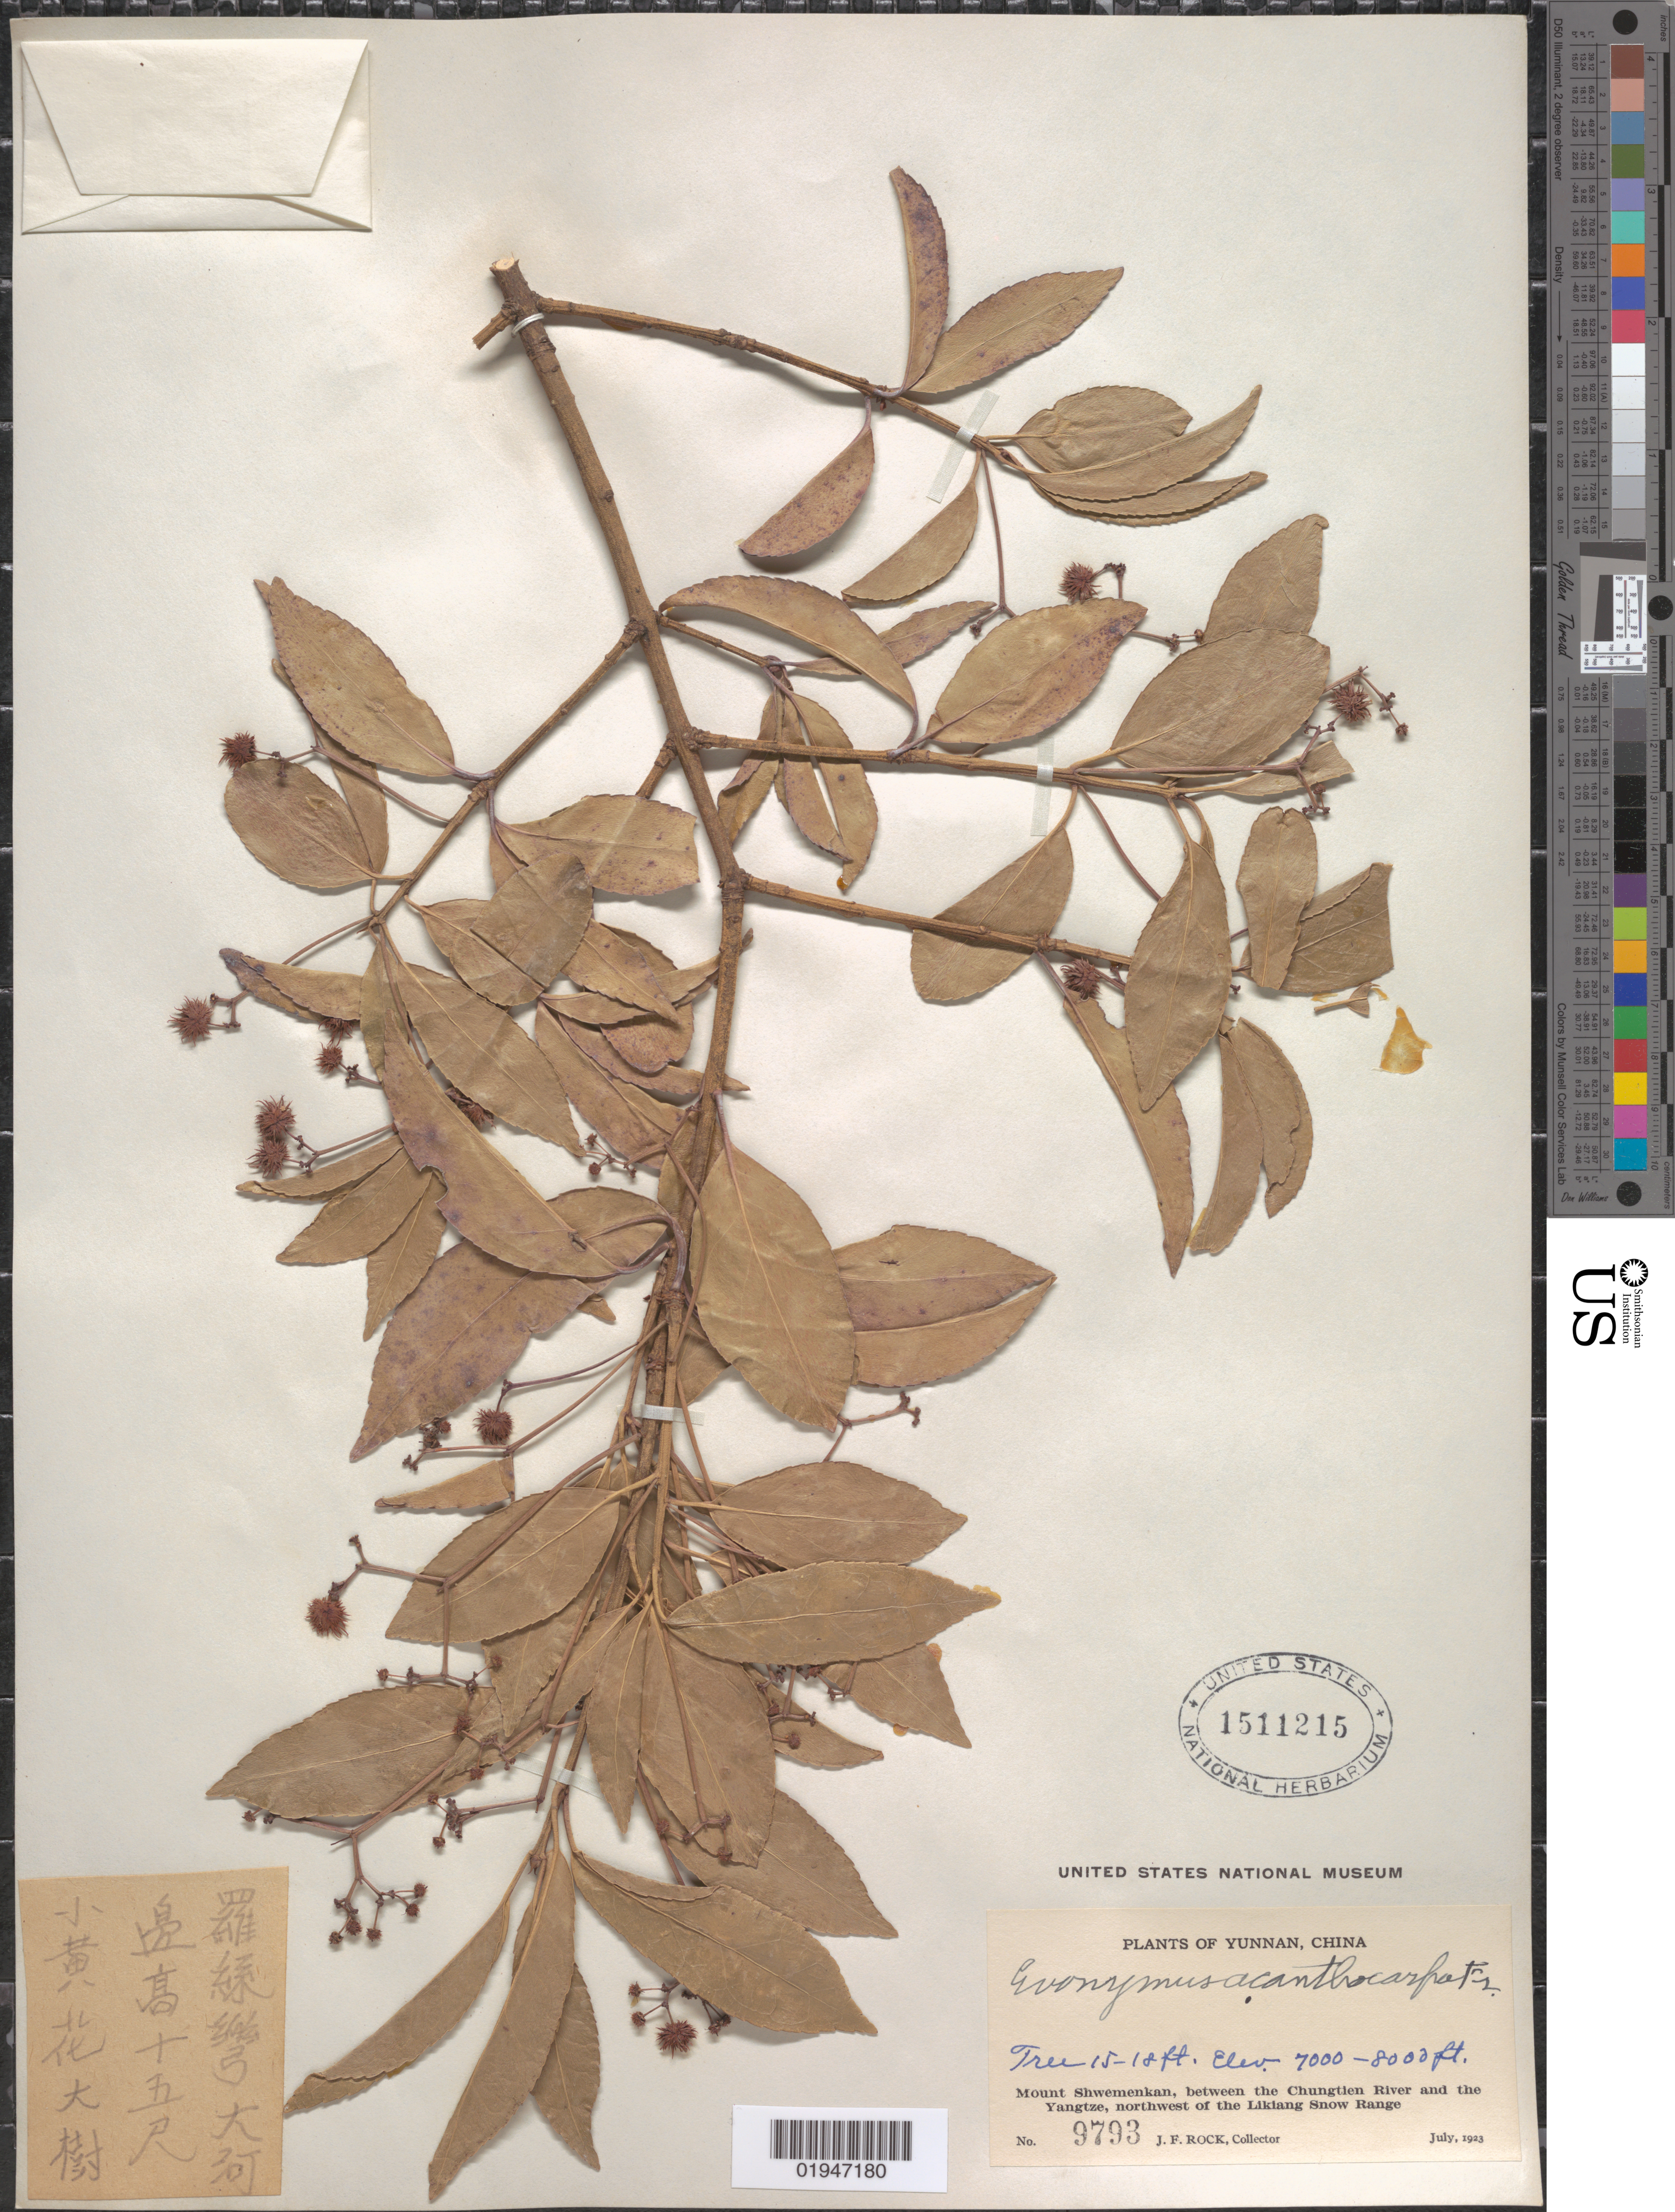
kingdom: Plantae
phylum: Tracheophyta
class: Magnoliopsida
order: Celastrales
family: Celastraceae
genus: Euonymus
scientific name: Euonymus acanthocarpus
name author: Franch.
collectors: J. F. Rock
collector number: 9793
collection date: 1923-07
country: China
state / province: Yunnan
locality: Mount Shwemenkan, between the Chungtien River and the Yangtze, NW of the Likiang Snow Range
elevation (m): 2134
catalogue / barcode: US 1511215